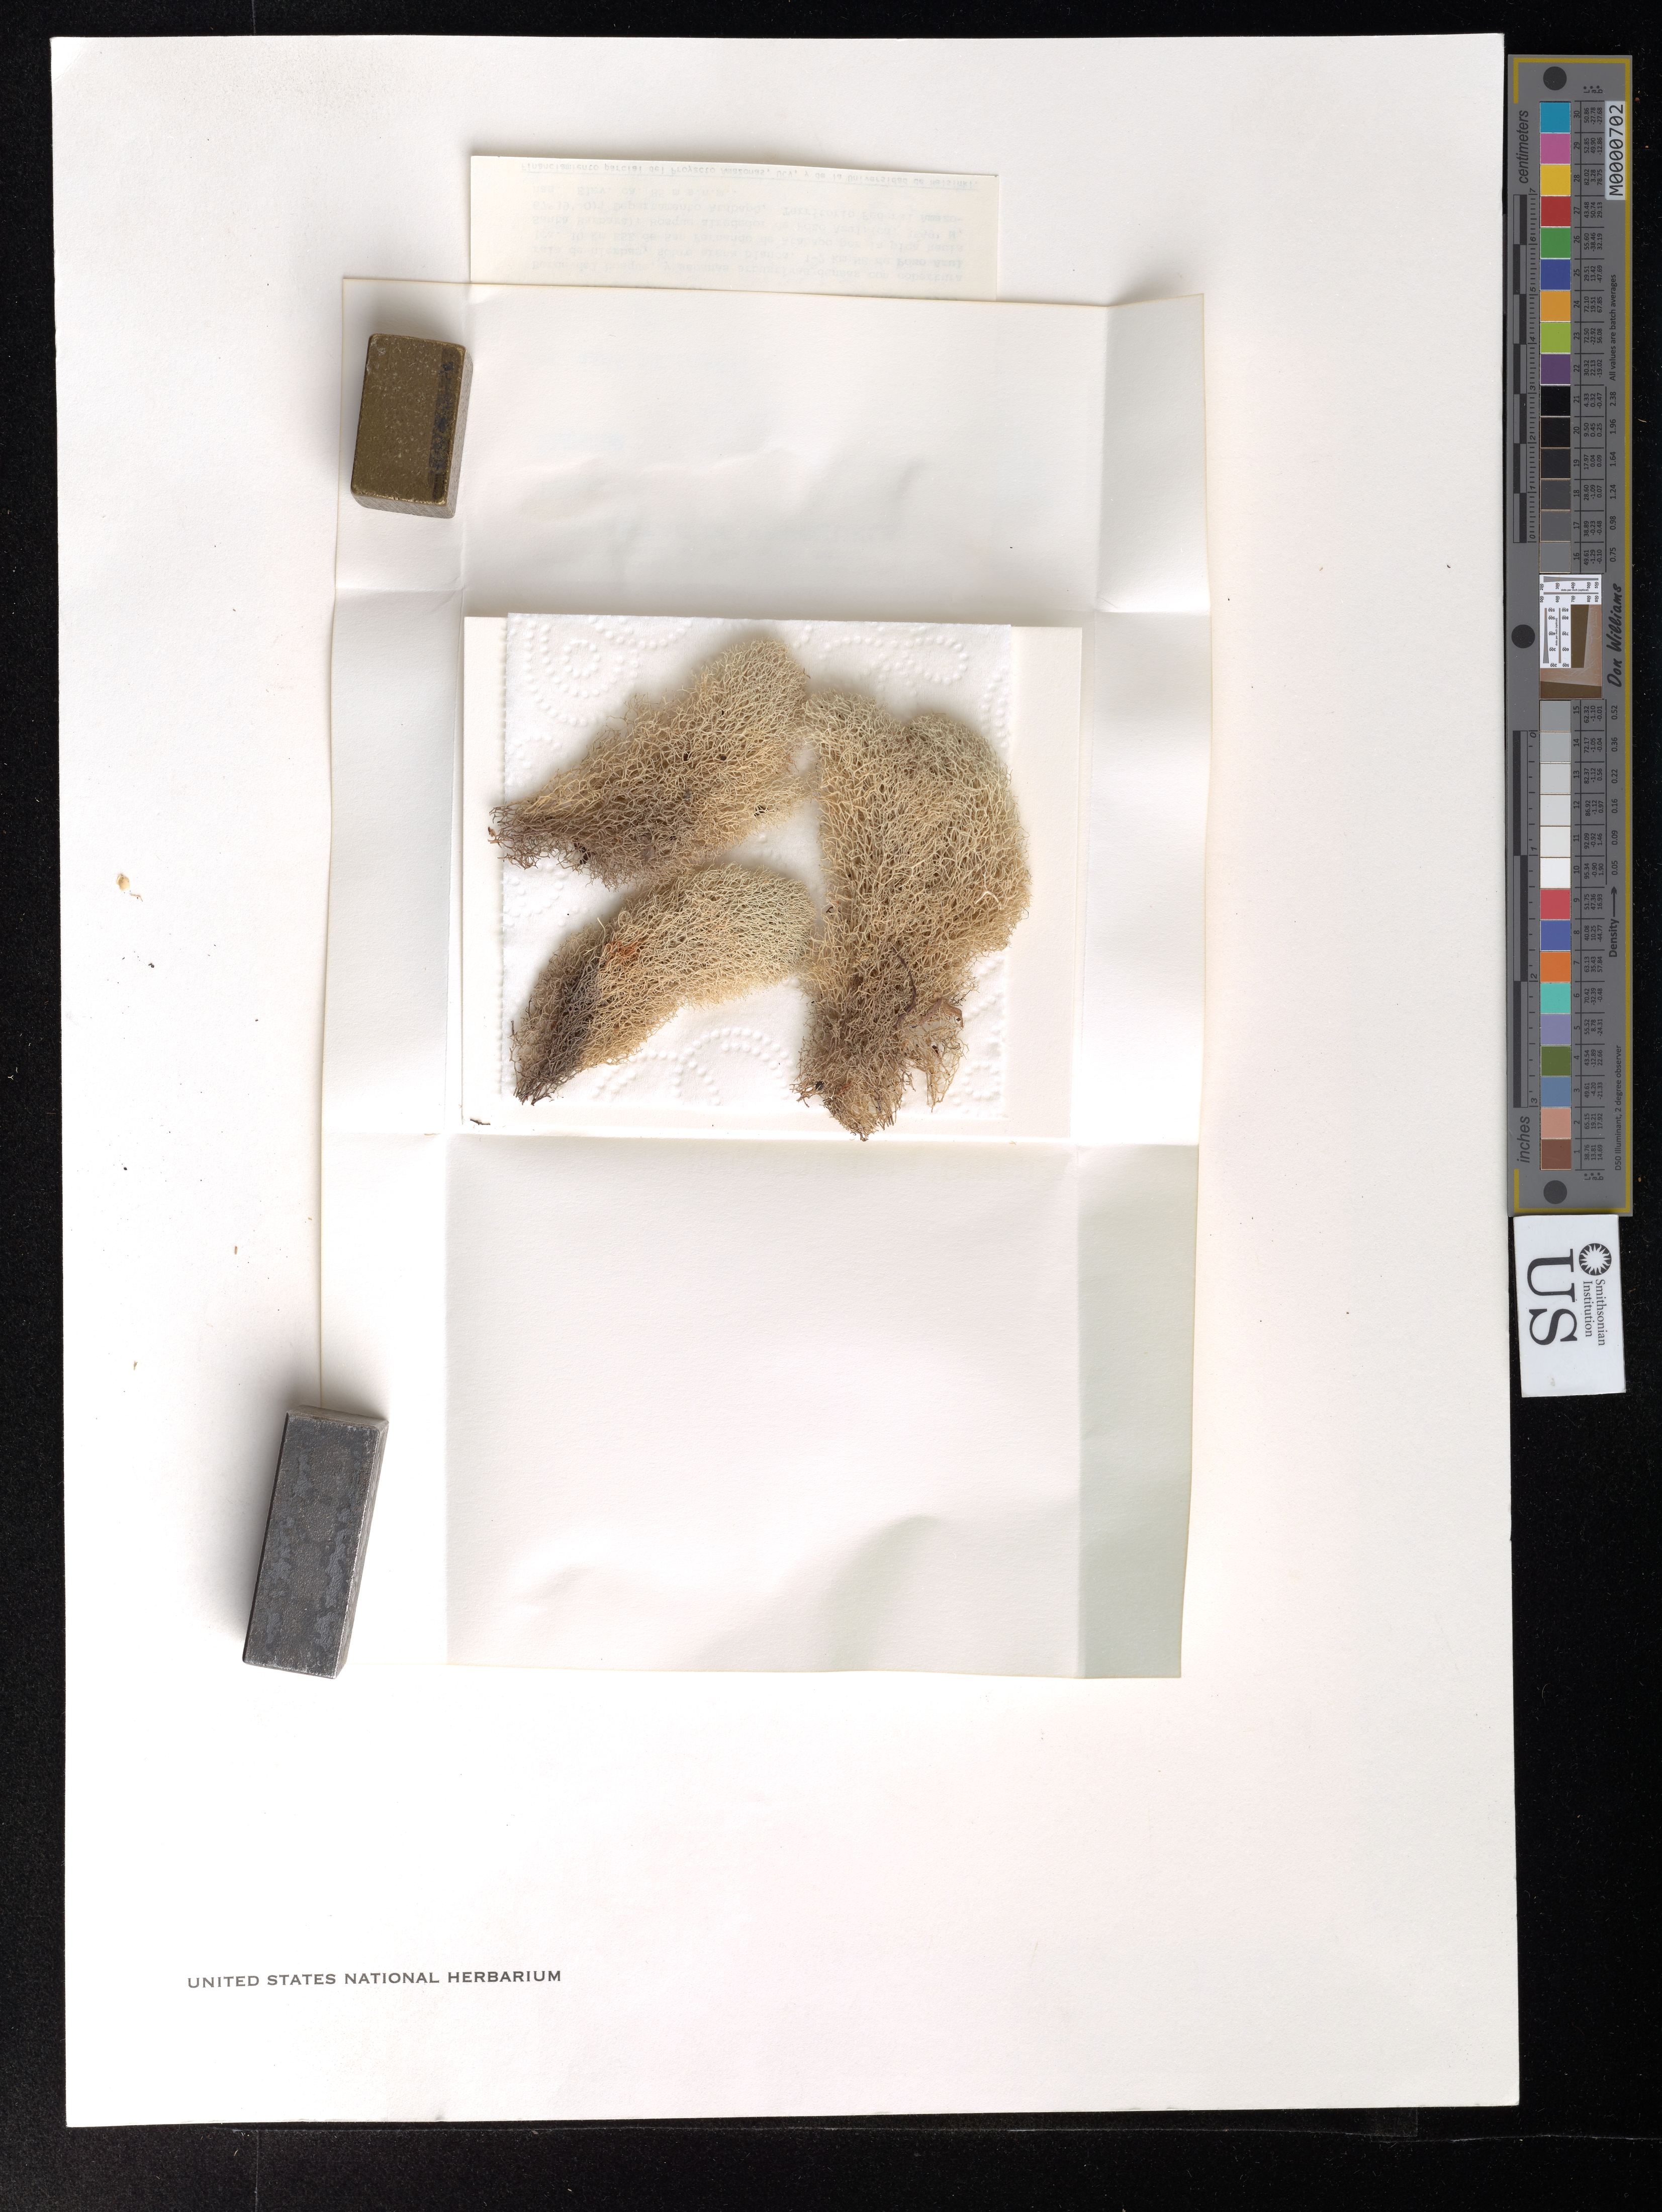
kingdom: Fungi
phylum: Ascomycota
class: Lecanoromycetes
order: Lecanorales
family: Cladoniaceae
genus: Cladina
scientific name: Cladina rotundata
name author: (Ahti) Ahti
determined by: Ahti, Teuvo T.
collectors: S. S. Tillett, T. T. Ahti & J. Panza C.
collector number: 165a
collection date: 1985-01-28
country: Venezuela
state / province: Amazonas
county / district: Atabapo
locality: Pozo Azul, 1-2 km NE (ca. 10 km ESE de San Fernando de Atabapo por la pica hacia Santa Barbara). Bosque alrededor de Pozo Azul.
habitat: Borde del bosque, y sabana arbustivas densas con cobertura rala de hierbas, sobre arena blanca.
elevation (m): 85